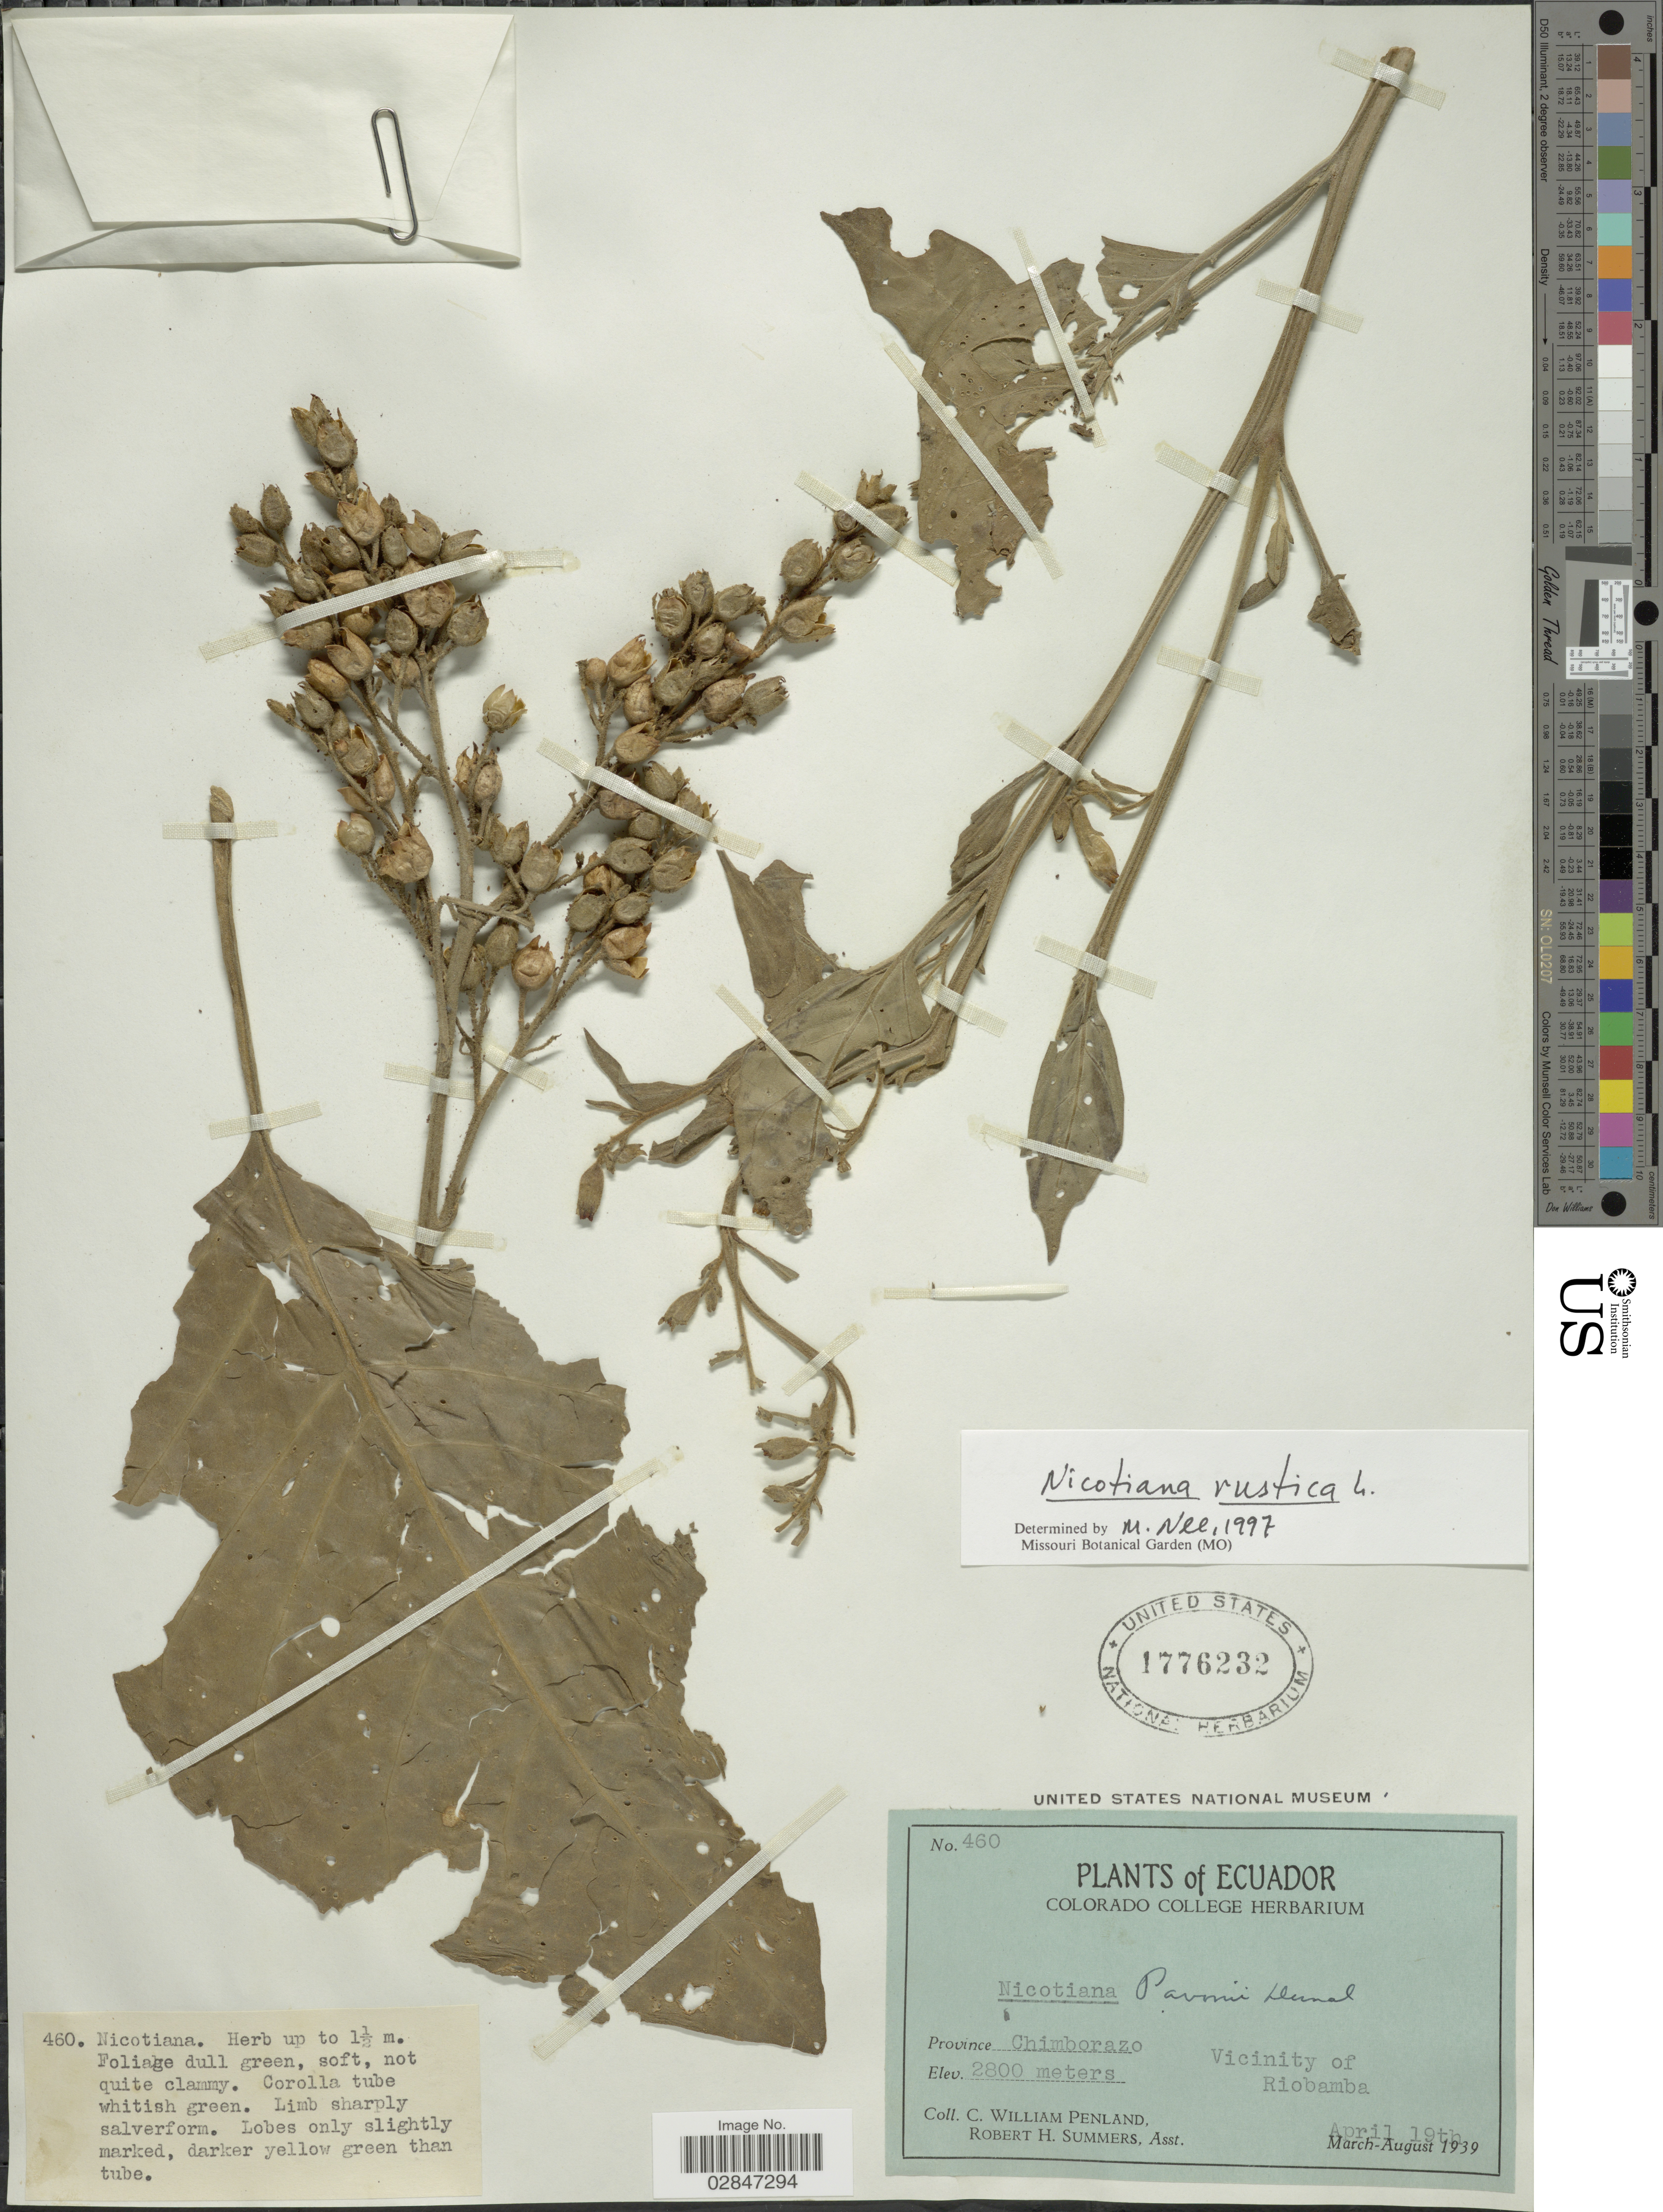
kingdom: Plantae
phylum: Tracheophyta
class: Magnoliopsida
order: Solanales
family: Solanaceae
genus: Nicotiana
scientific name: Nicotiana rustica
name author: L.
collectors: C. W. Penland & R. Summers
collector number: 460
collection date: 1939-04-19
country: Ecuador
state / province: Chimborazo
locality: Province Chimborazo, Vicinity of Riobamba.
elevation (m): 2800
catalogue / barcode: US 1776232